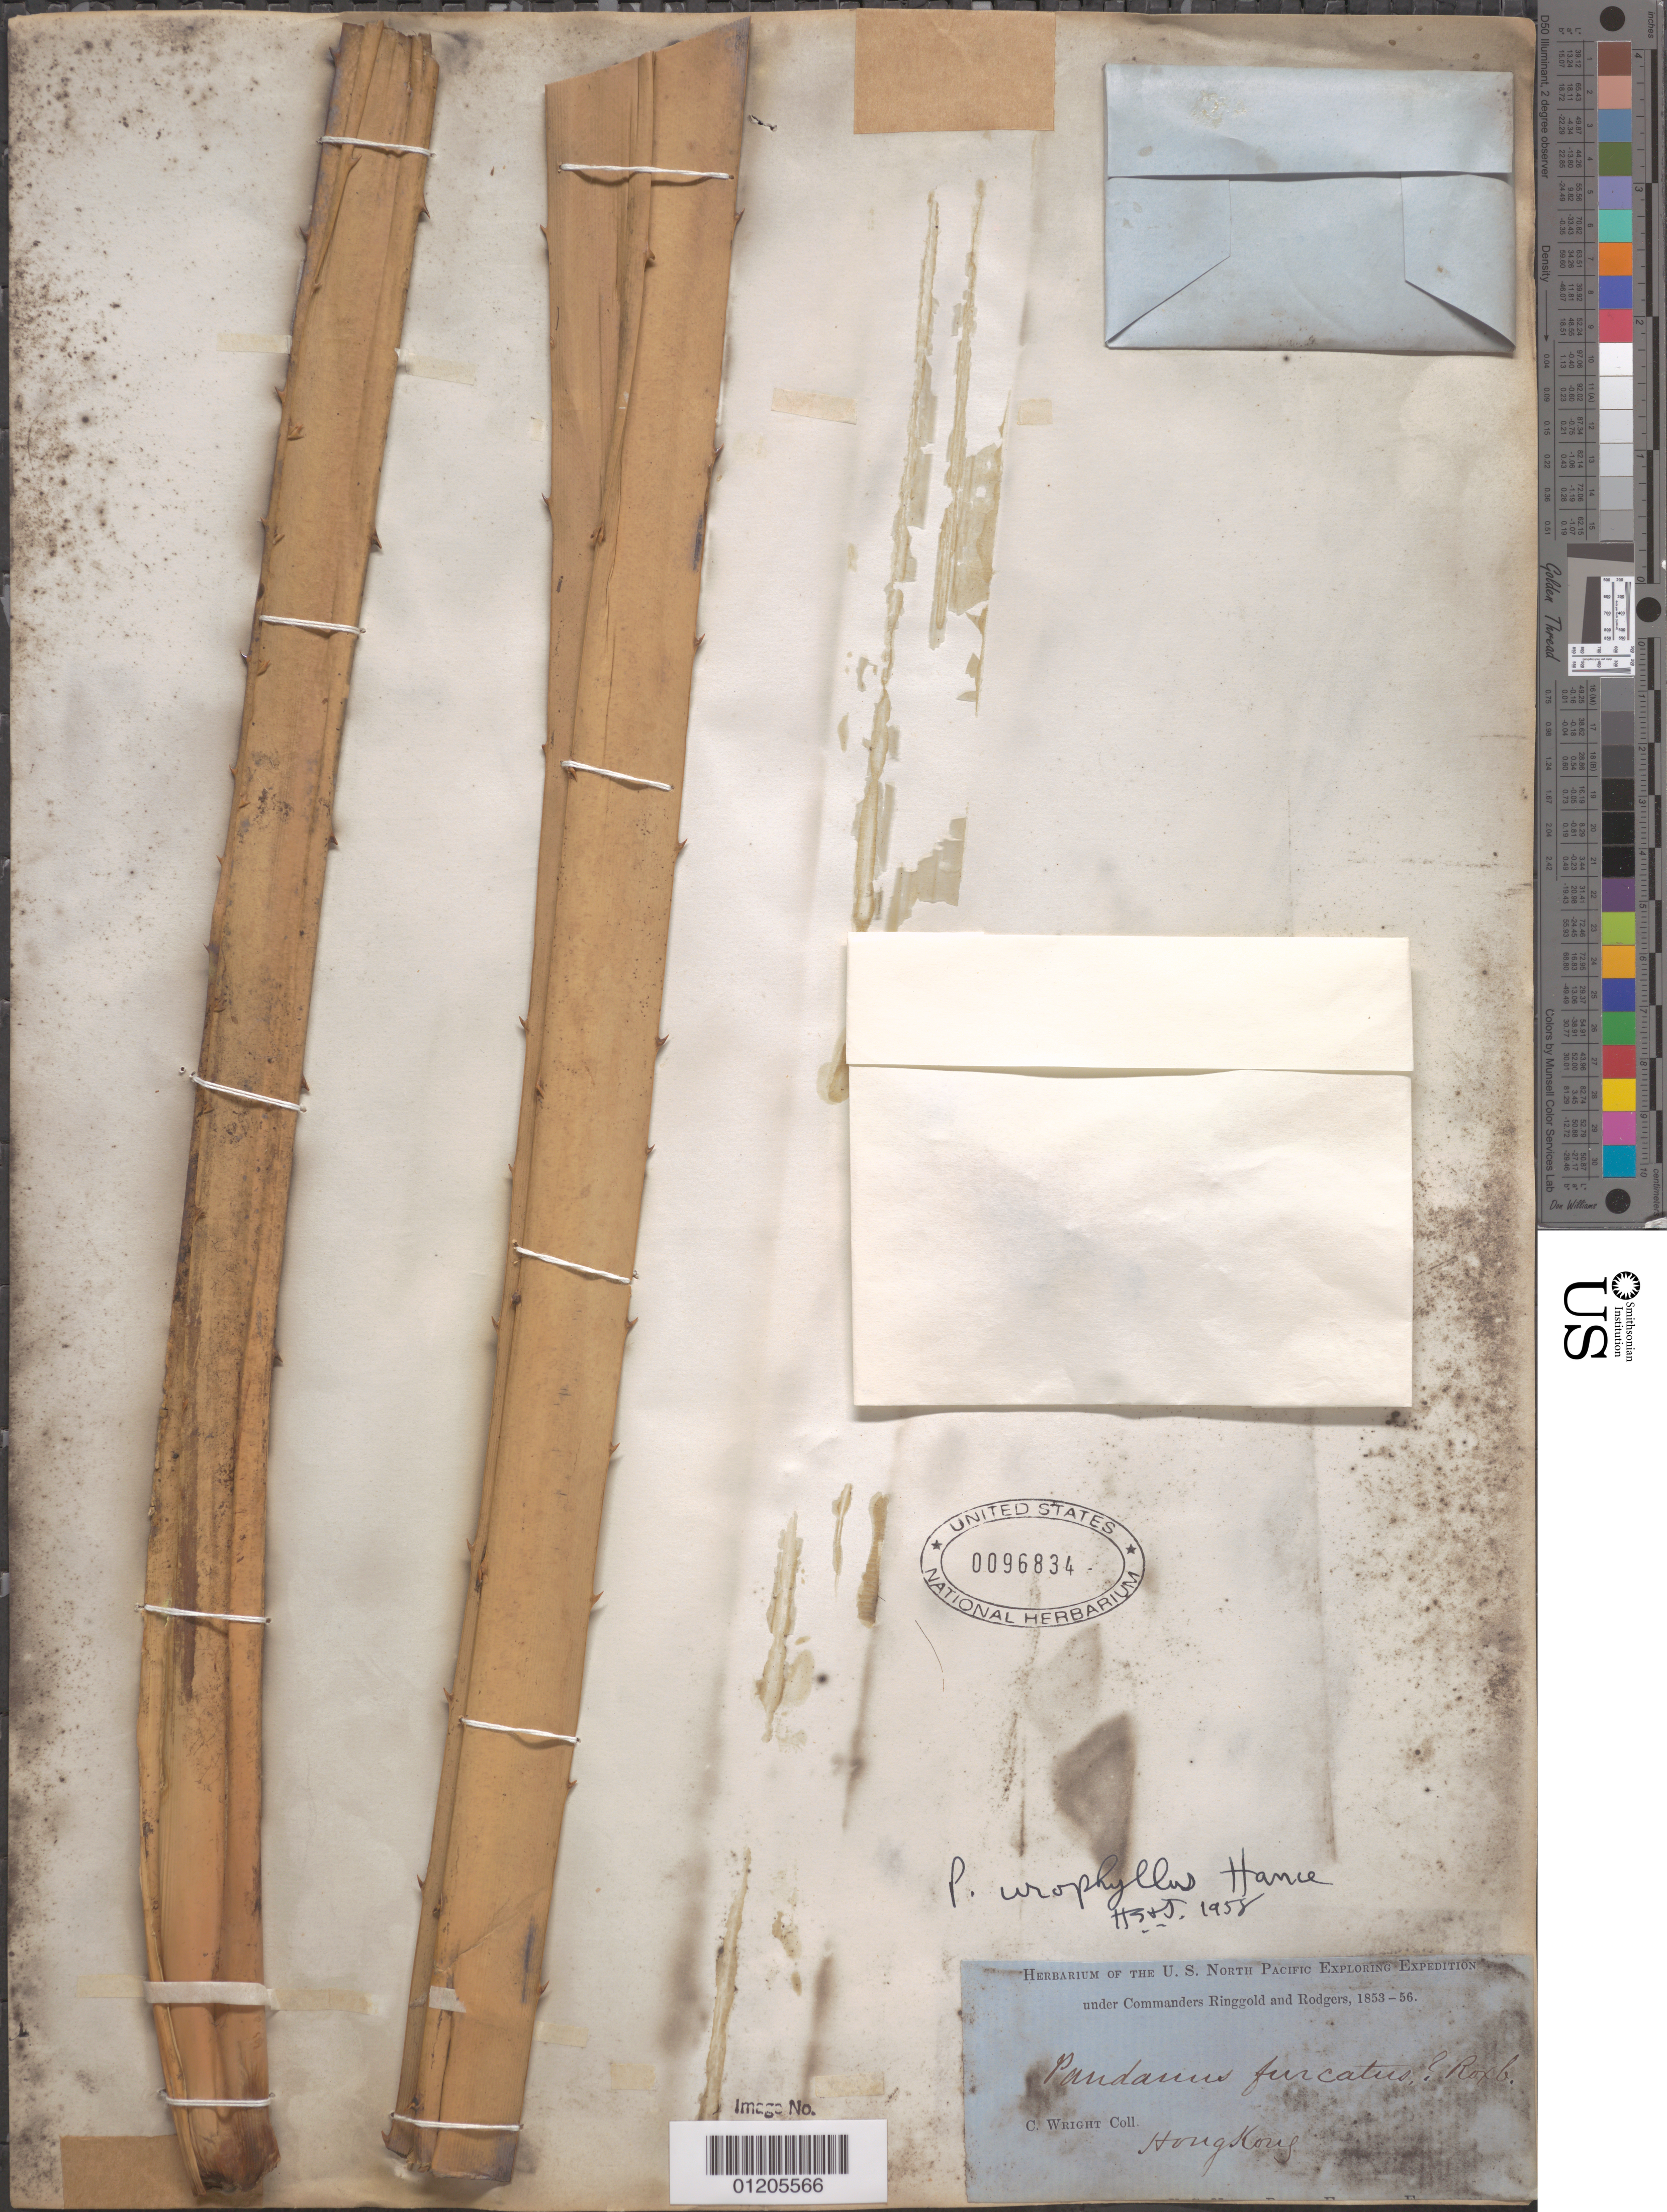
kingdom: Plantae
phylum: Tracheophyta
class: Liliopsida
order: Pandanales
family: Pandanaceae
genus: Pandanus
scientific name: Pandanus urophyllus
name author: Hance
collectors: C. Wright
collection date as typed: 1853 to -- -- 1856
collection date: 1853/1856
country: China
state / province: Hong Kong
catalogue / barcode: US 96834